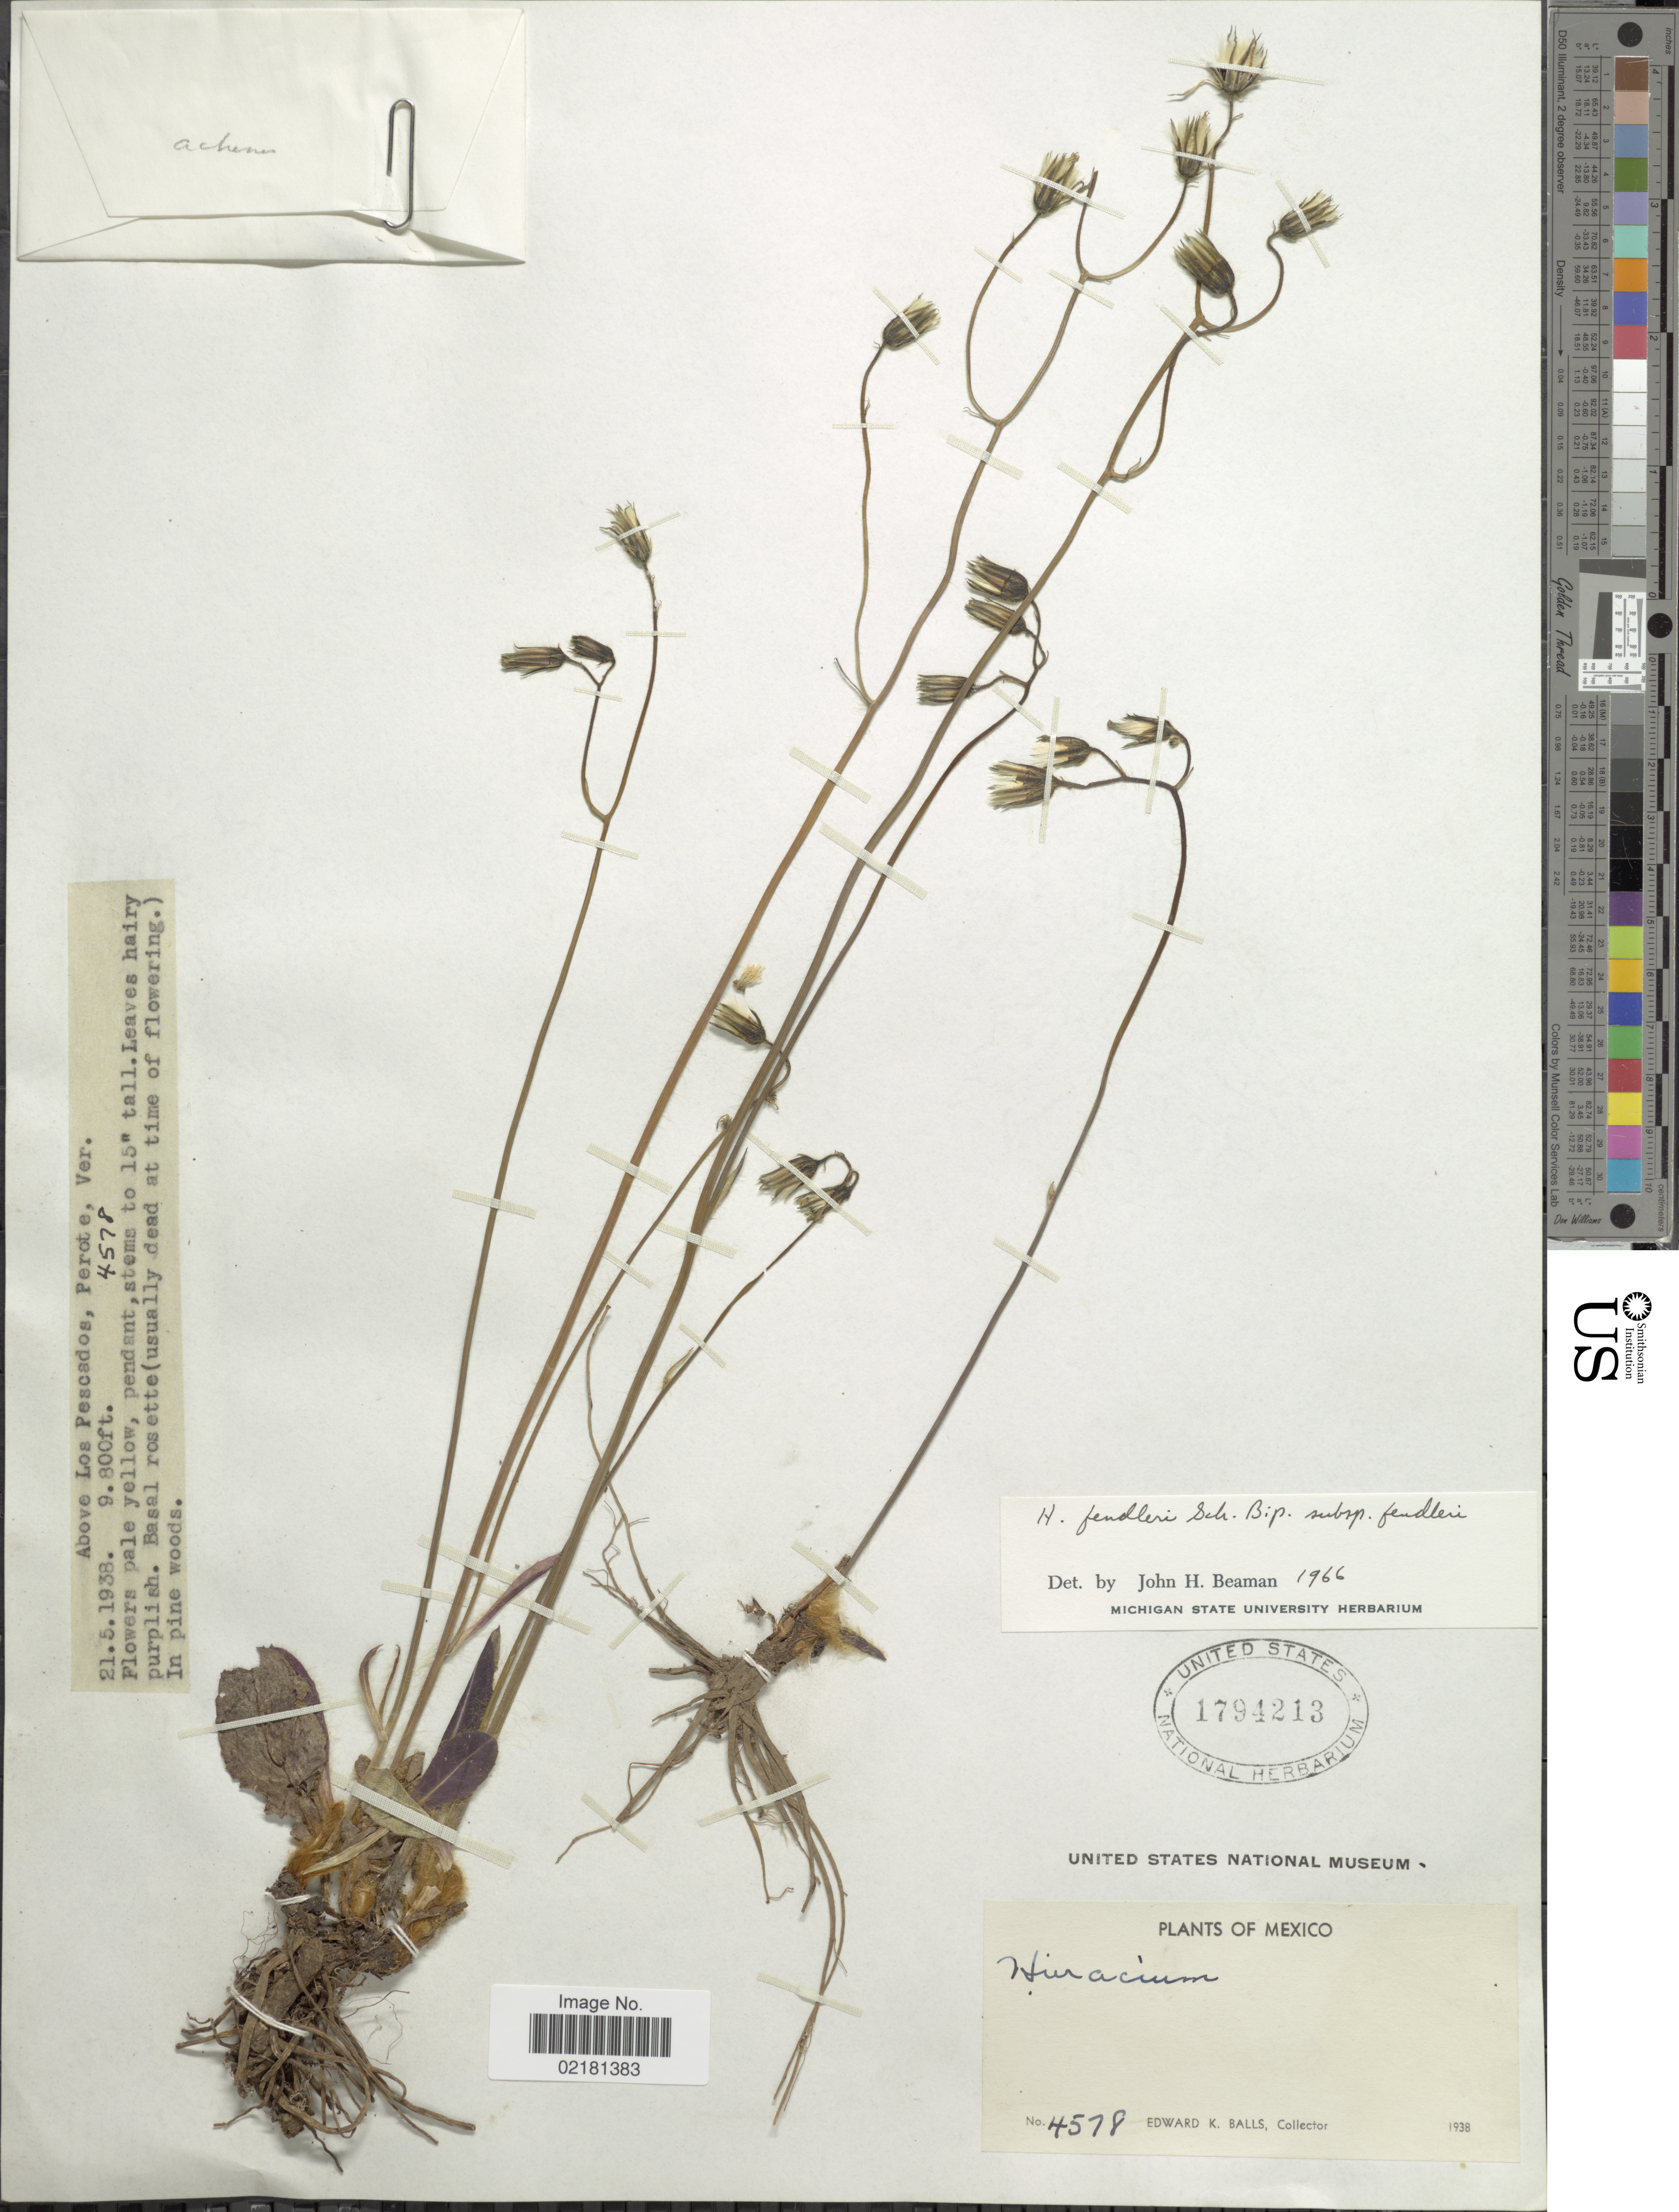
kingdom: Plantae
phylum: Tracheophyta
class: Magnoliopsida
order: Asterales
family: Asteraceae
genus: Hieracium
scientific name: Hieracium fendleri subsp. fendleri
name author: Sch. Bip.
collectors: E. K. Balls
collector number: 4578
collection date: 1938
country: Mexico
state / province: Veracruz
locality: Ver., above Los Pescados, Perote.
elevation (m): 2987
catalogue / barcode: US 1794213